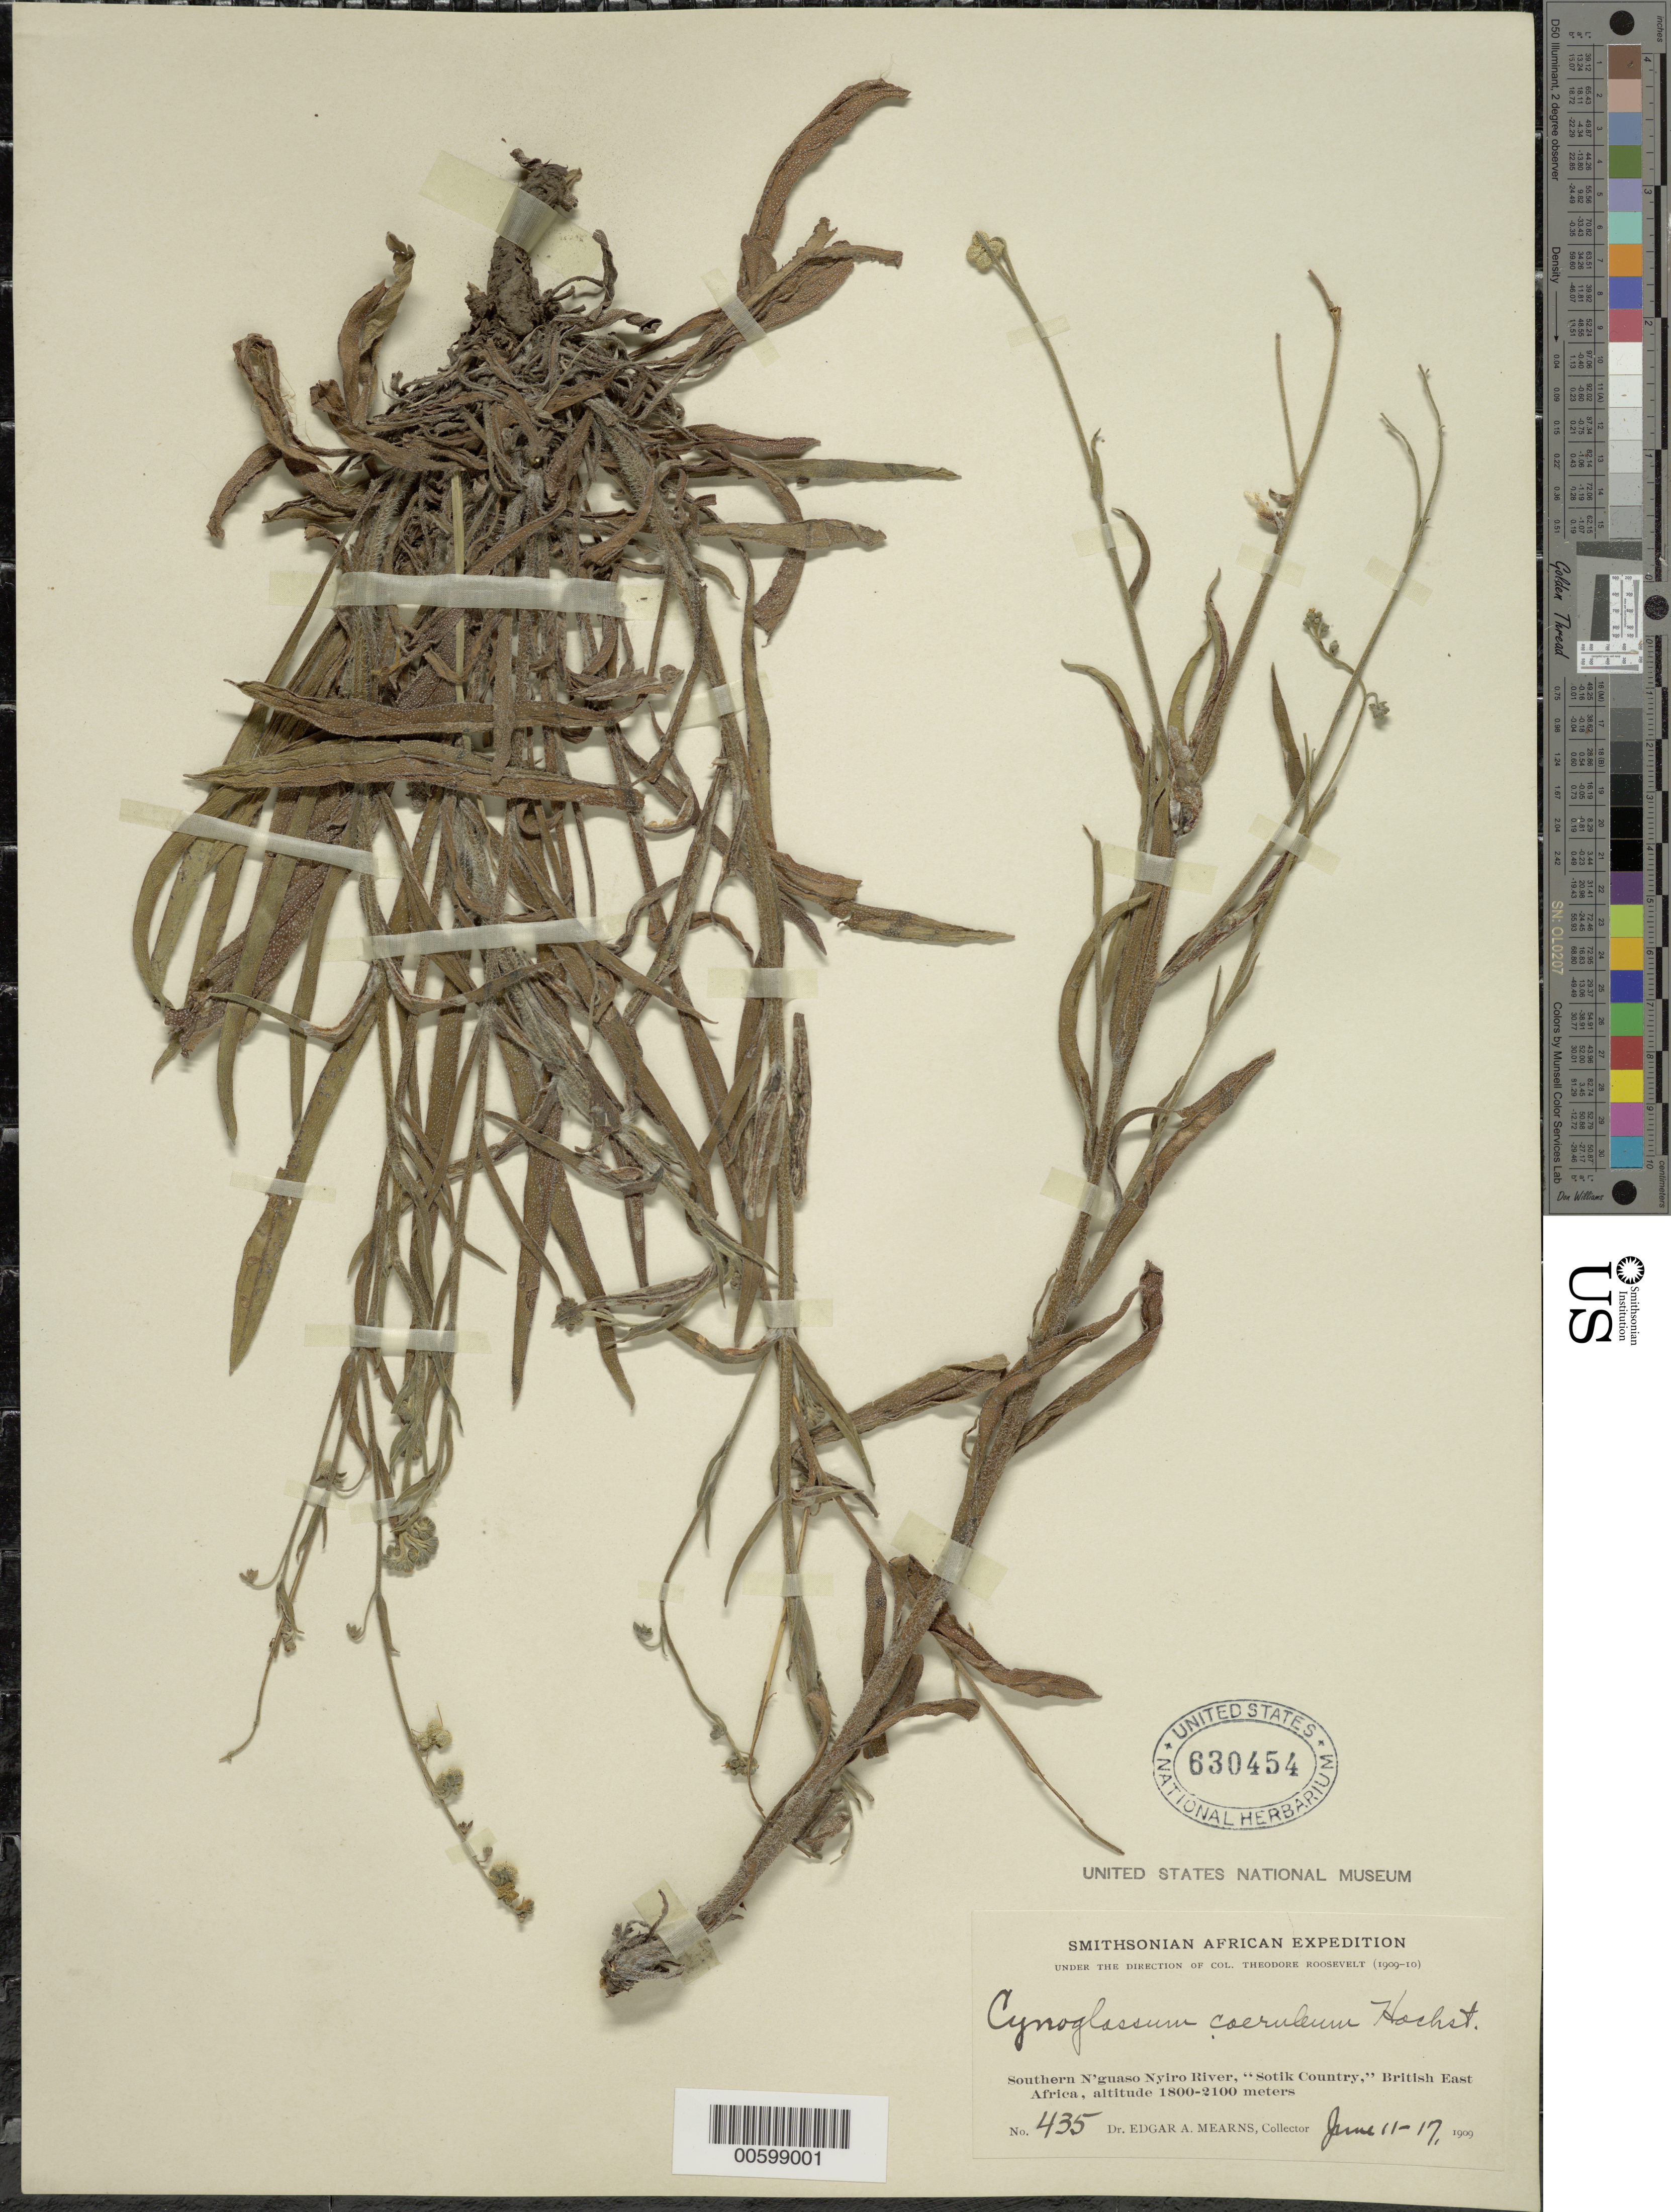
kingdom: Plantae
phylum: Tracheophyta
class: Magnoliopsida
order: Boraginales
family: Boraginaceae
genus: Cynoglossum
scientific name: Cynoglossum caeruleum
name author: Hochst.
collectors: E. A. Mearns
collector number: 435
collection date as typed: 11 Jun 1909 to 17 Jun 1909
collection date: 1909-06-11/1909-06-17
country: Kenya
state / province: Bomet / Narok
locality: Southern N'guaso Nyiro river, " Sotik Country"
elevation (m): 1800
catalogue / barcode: US 630454